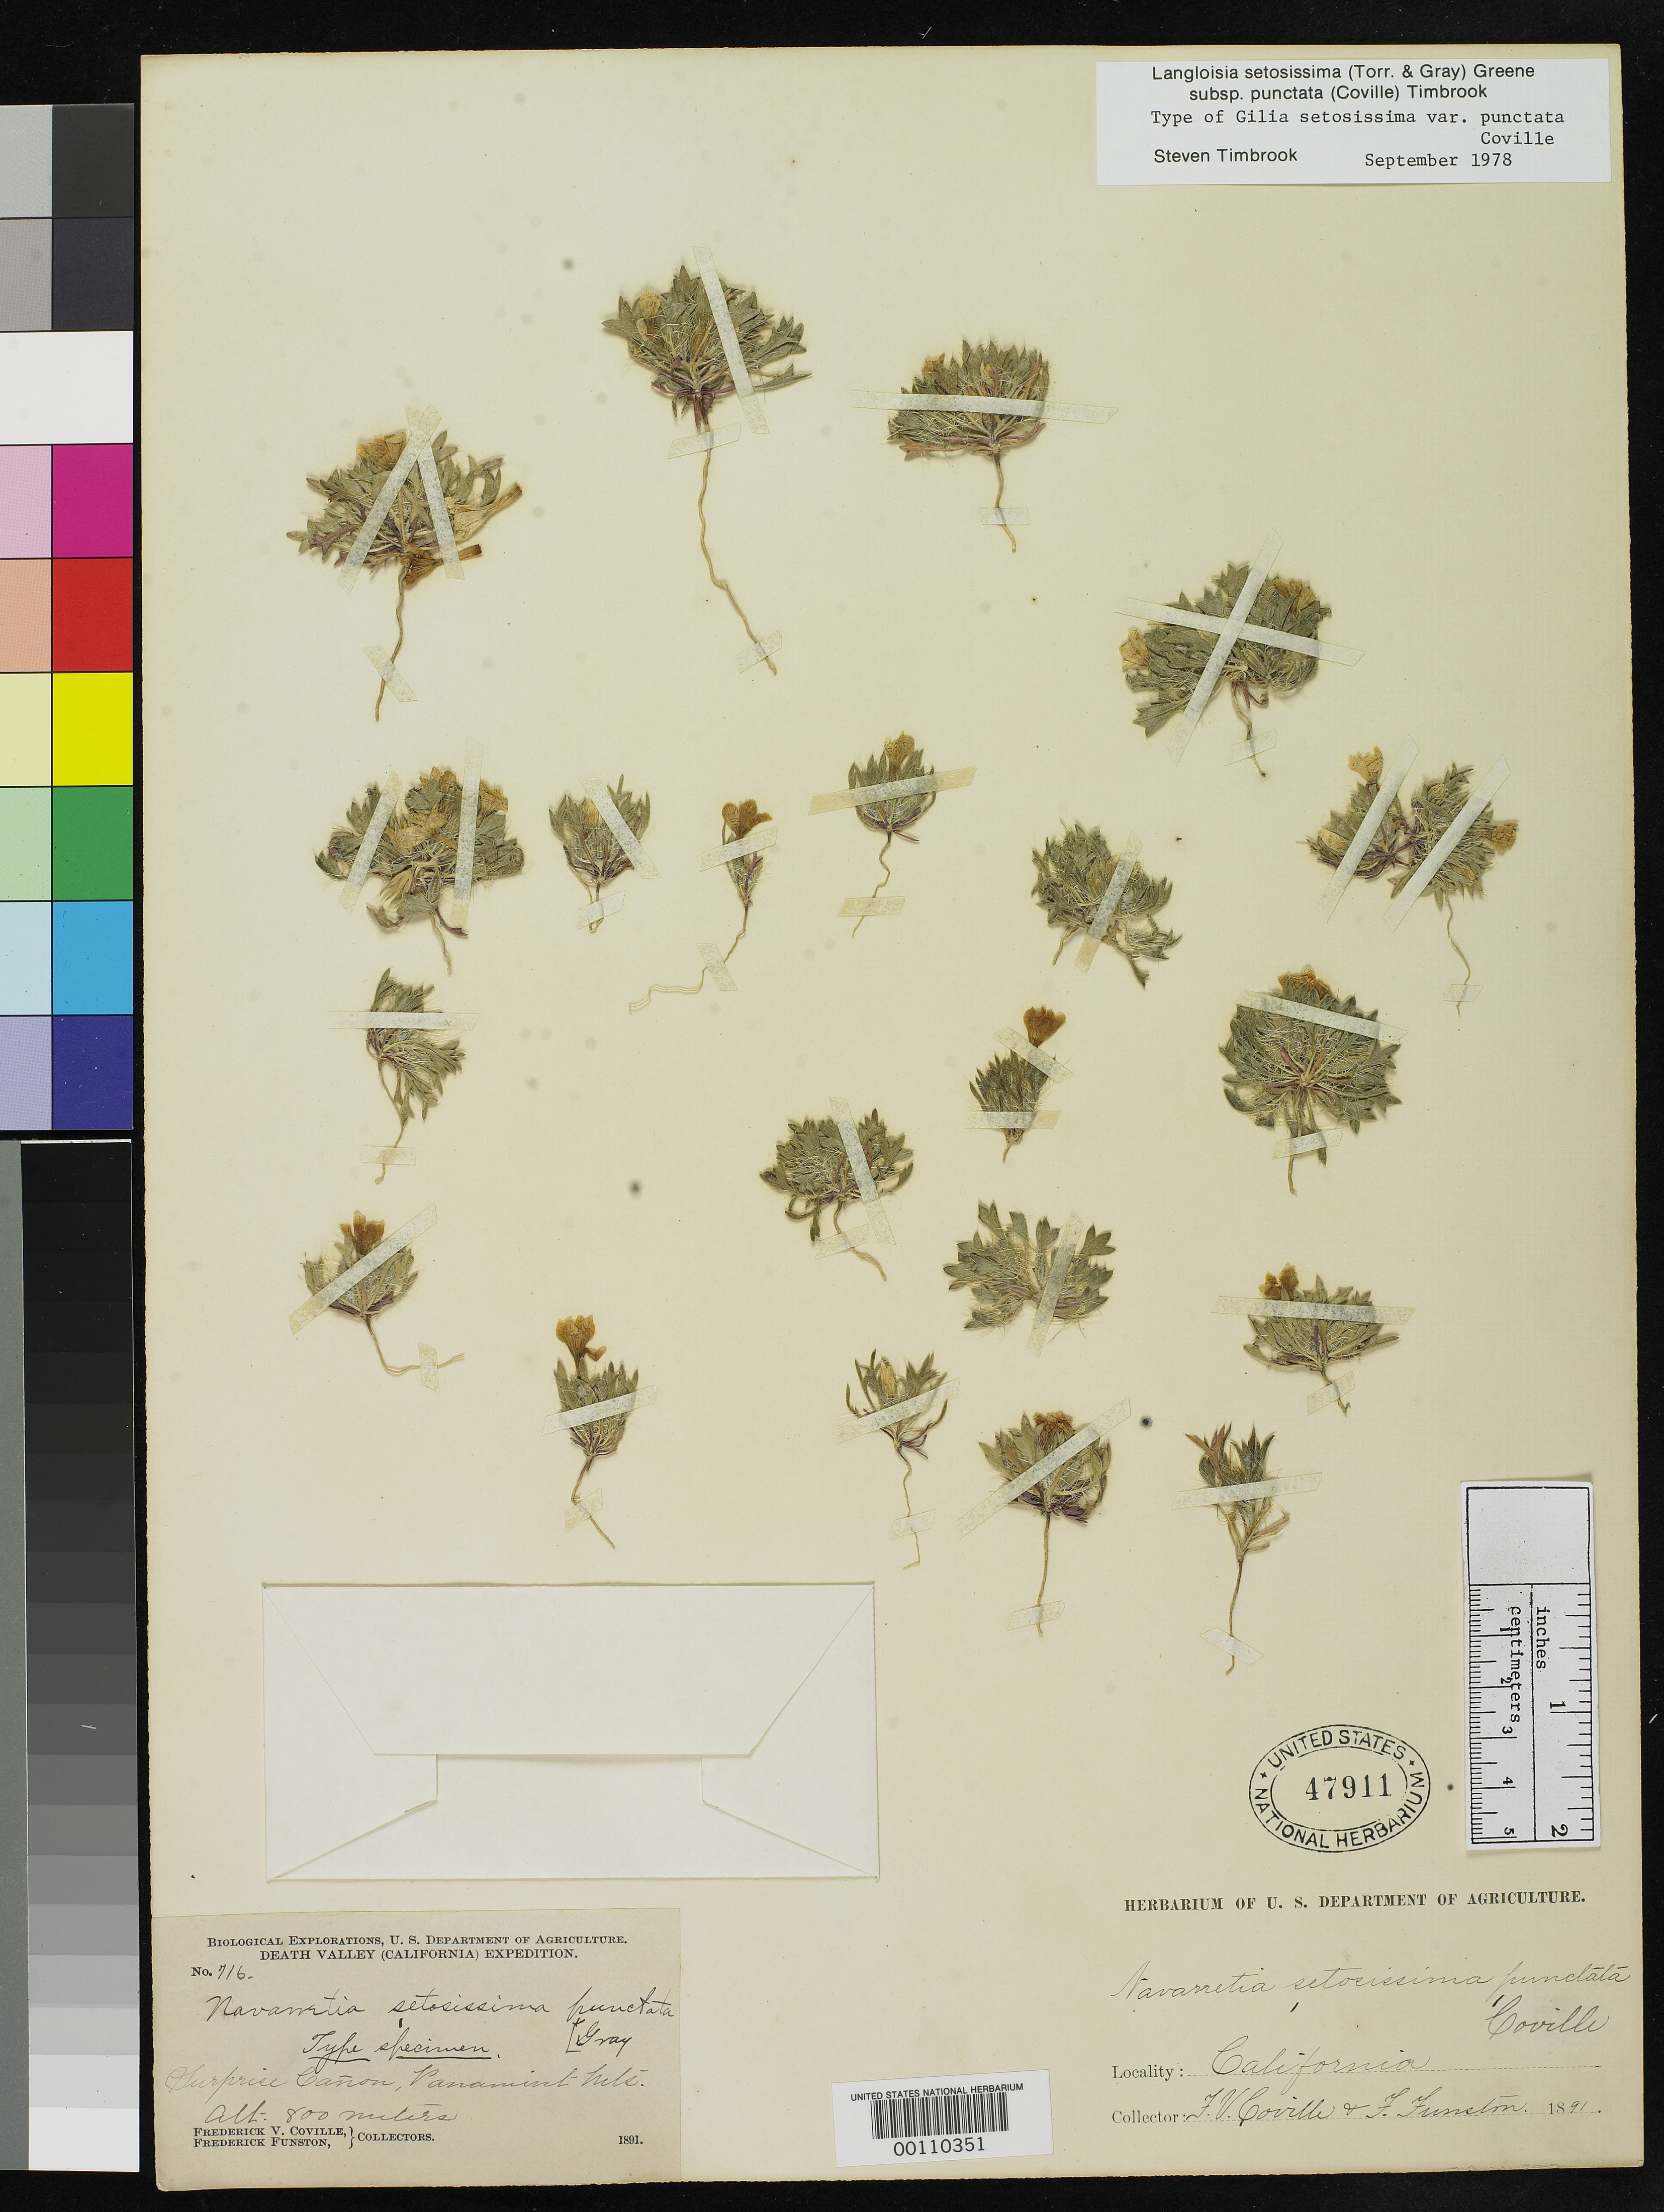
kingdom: Plantae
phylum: Tracheophyta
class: Magnoliopsida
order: Ericales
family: Polemoniaceae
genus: Gilia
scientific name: Gilia setosissima var. punctata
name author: A. Gray ex Coville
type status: Holotype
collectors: F. V. Coville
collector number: Death Valley Exped. 716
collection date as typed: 21 Apr 1891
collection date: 1891-04-21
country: United States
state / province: California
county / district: Inyo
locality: Panamint Mts., Surprise Canyon.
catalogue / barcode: US 47911